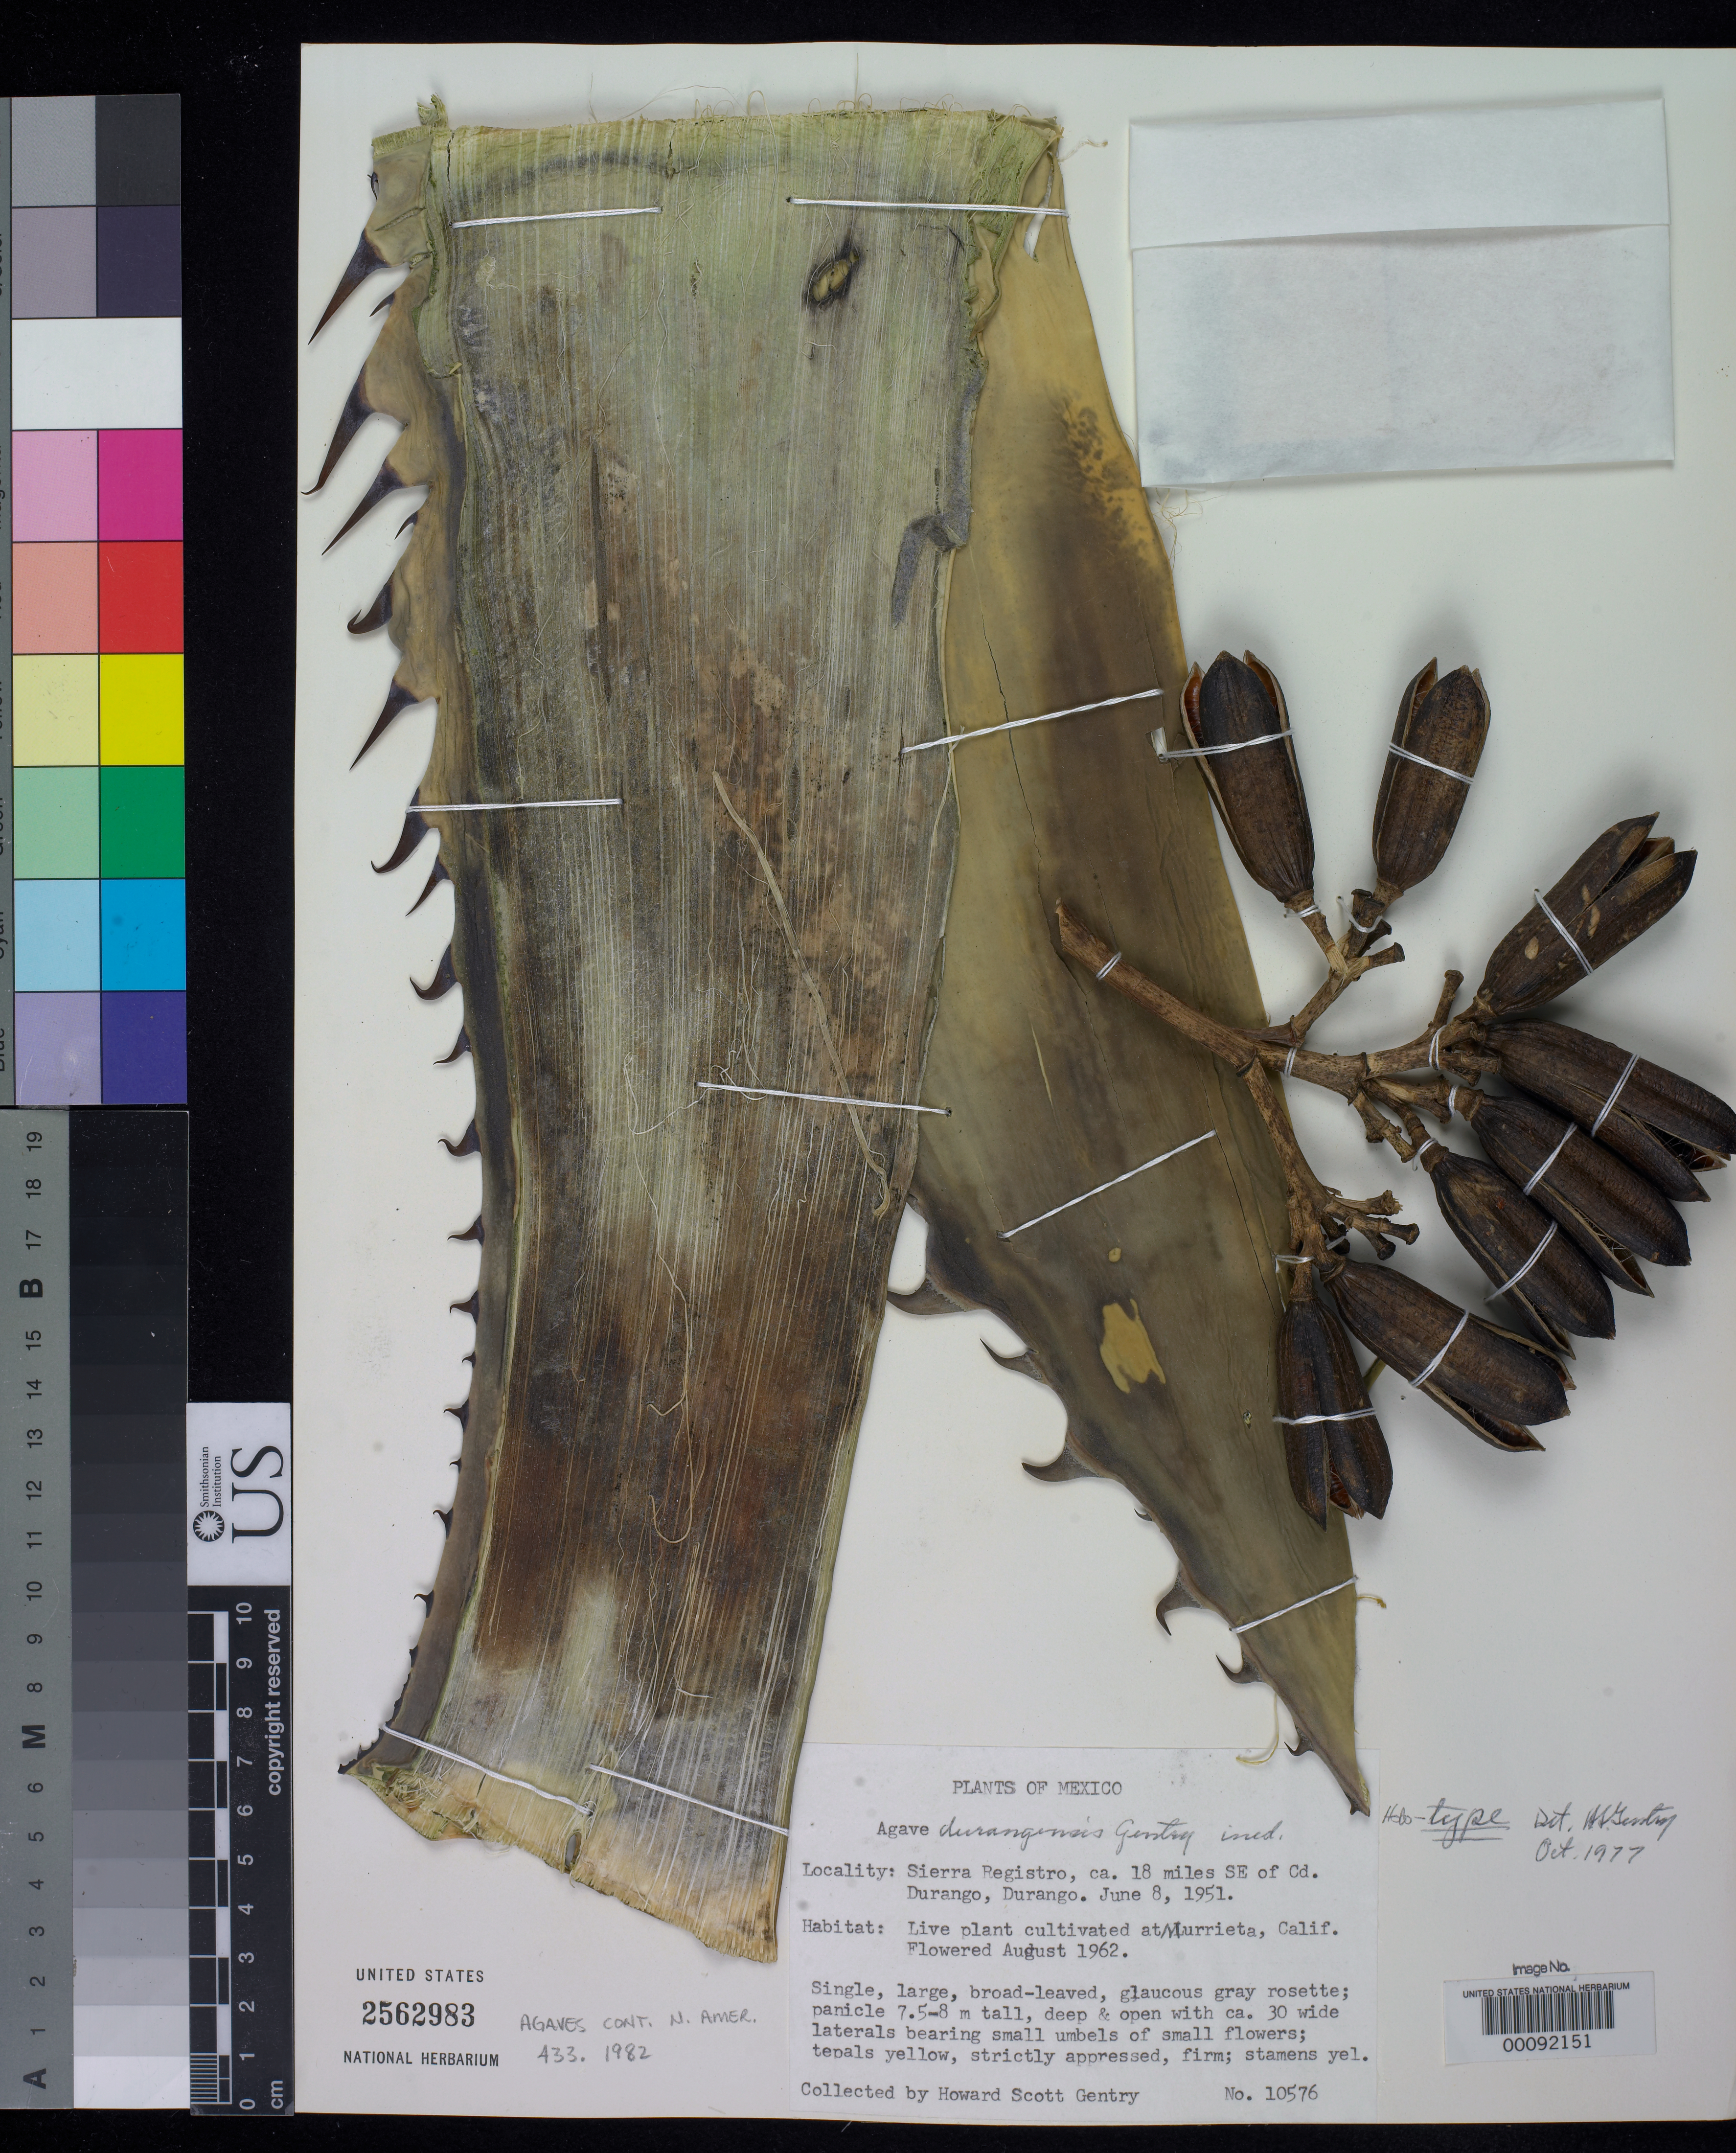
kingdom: Plantae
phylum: Tracheophyta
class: Liliopsida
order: Asparagales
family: Asparagaceae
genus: Agave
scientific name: Agave durangensis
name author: Gentry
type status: Type Collection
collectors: H. S. Gentry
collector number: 10576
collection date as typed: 08 Jun 1951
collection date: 1951-06-08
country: Mexico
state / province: Durango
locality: Sierra Registro, 18 mi SE of Cd Durango, Spring 1951. Cultivated at Murrieta, Calif.; fled. During August 1962.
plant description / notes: One of three sheets with consecutive sheet numbers, all originally annotated "Type" by Gentry. "Type" annotation on this sheet appears to have been altered by addition of "Holo" in another hand.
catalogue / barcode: US 2562983